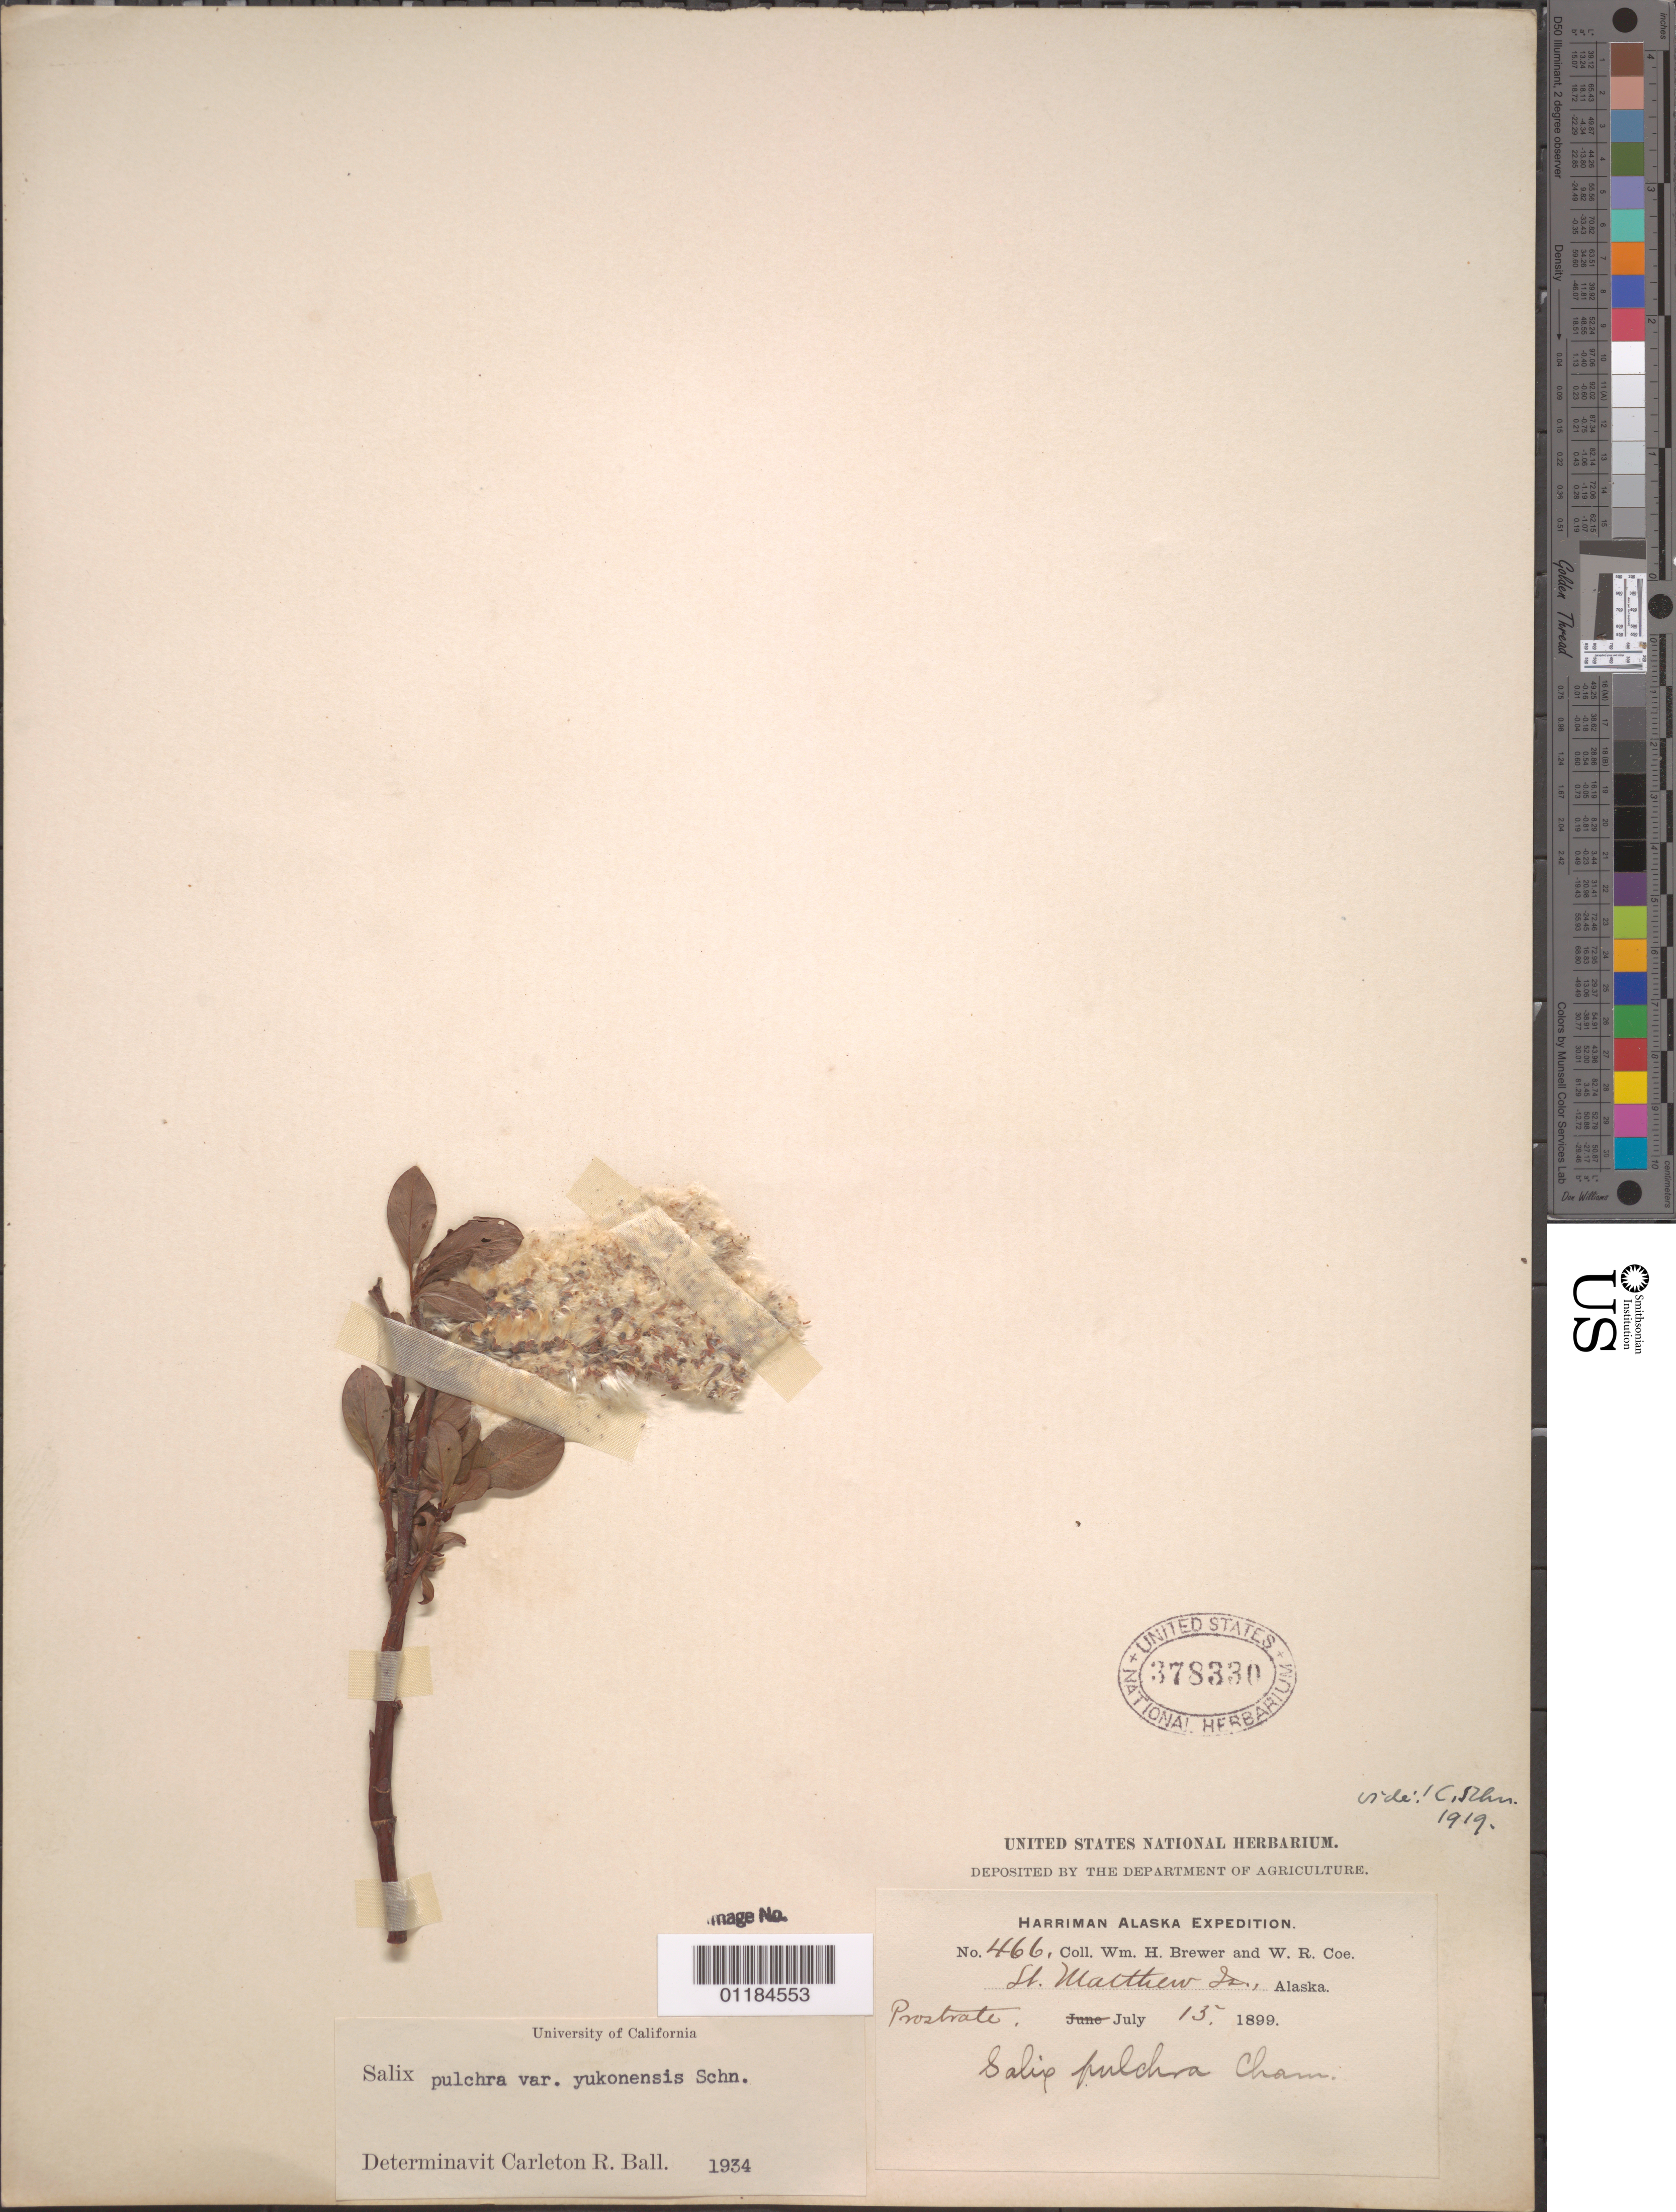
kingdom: Plantae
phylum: Tracheophyta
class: Magnoliopsida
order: Malpighiales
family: Salicaceae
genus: Salix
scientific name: Salix pulchra var. yukonensis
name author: C.K. Schneid.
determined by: Ball, C. R.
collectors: W. H. Brewer & W. Coe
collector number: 466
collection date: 1899-07-15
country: United States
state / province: Alaska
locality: St. Matthew Island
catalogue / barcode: US 378330